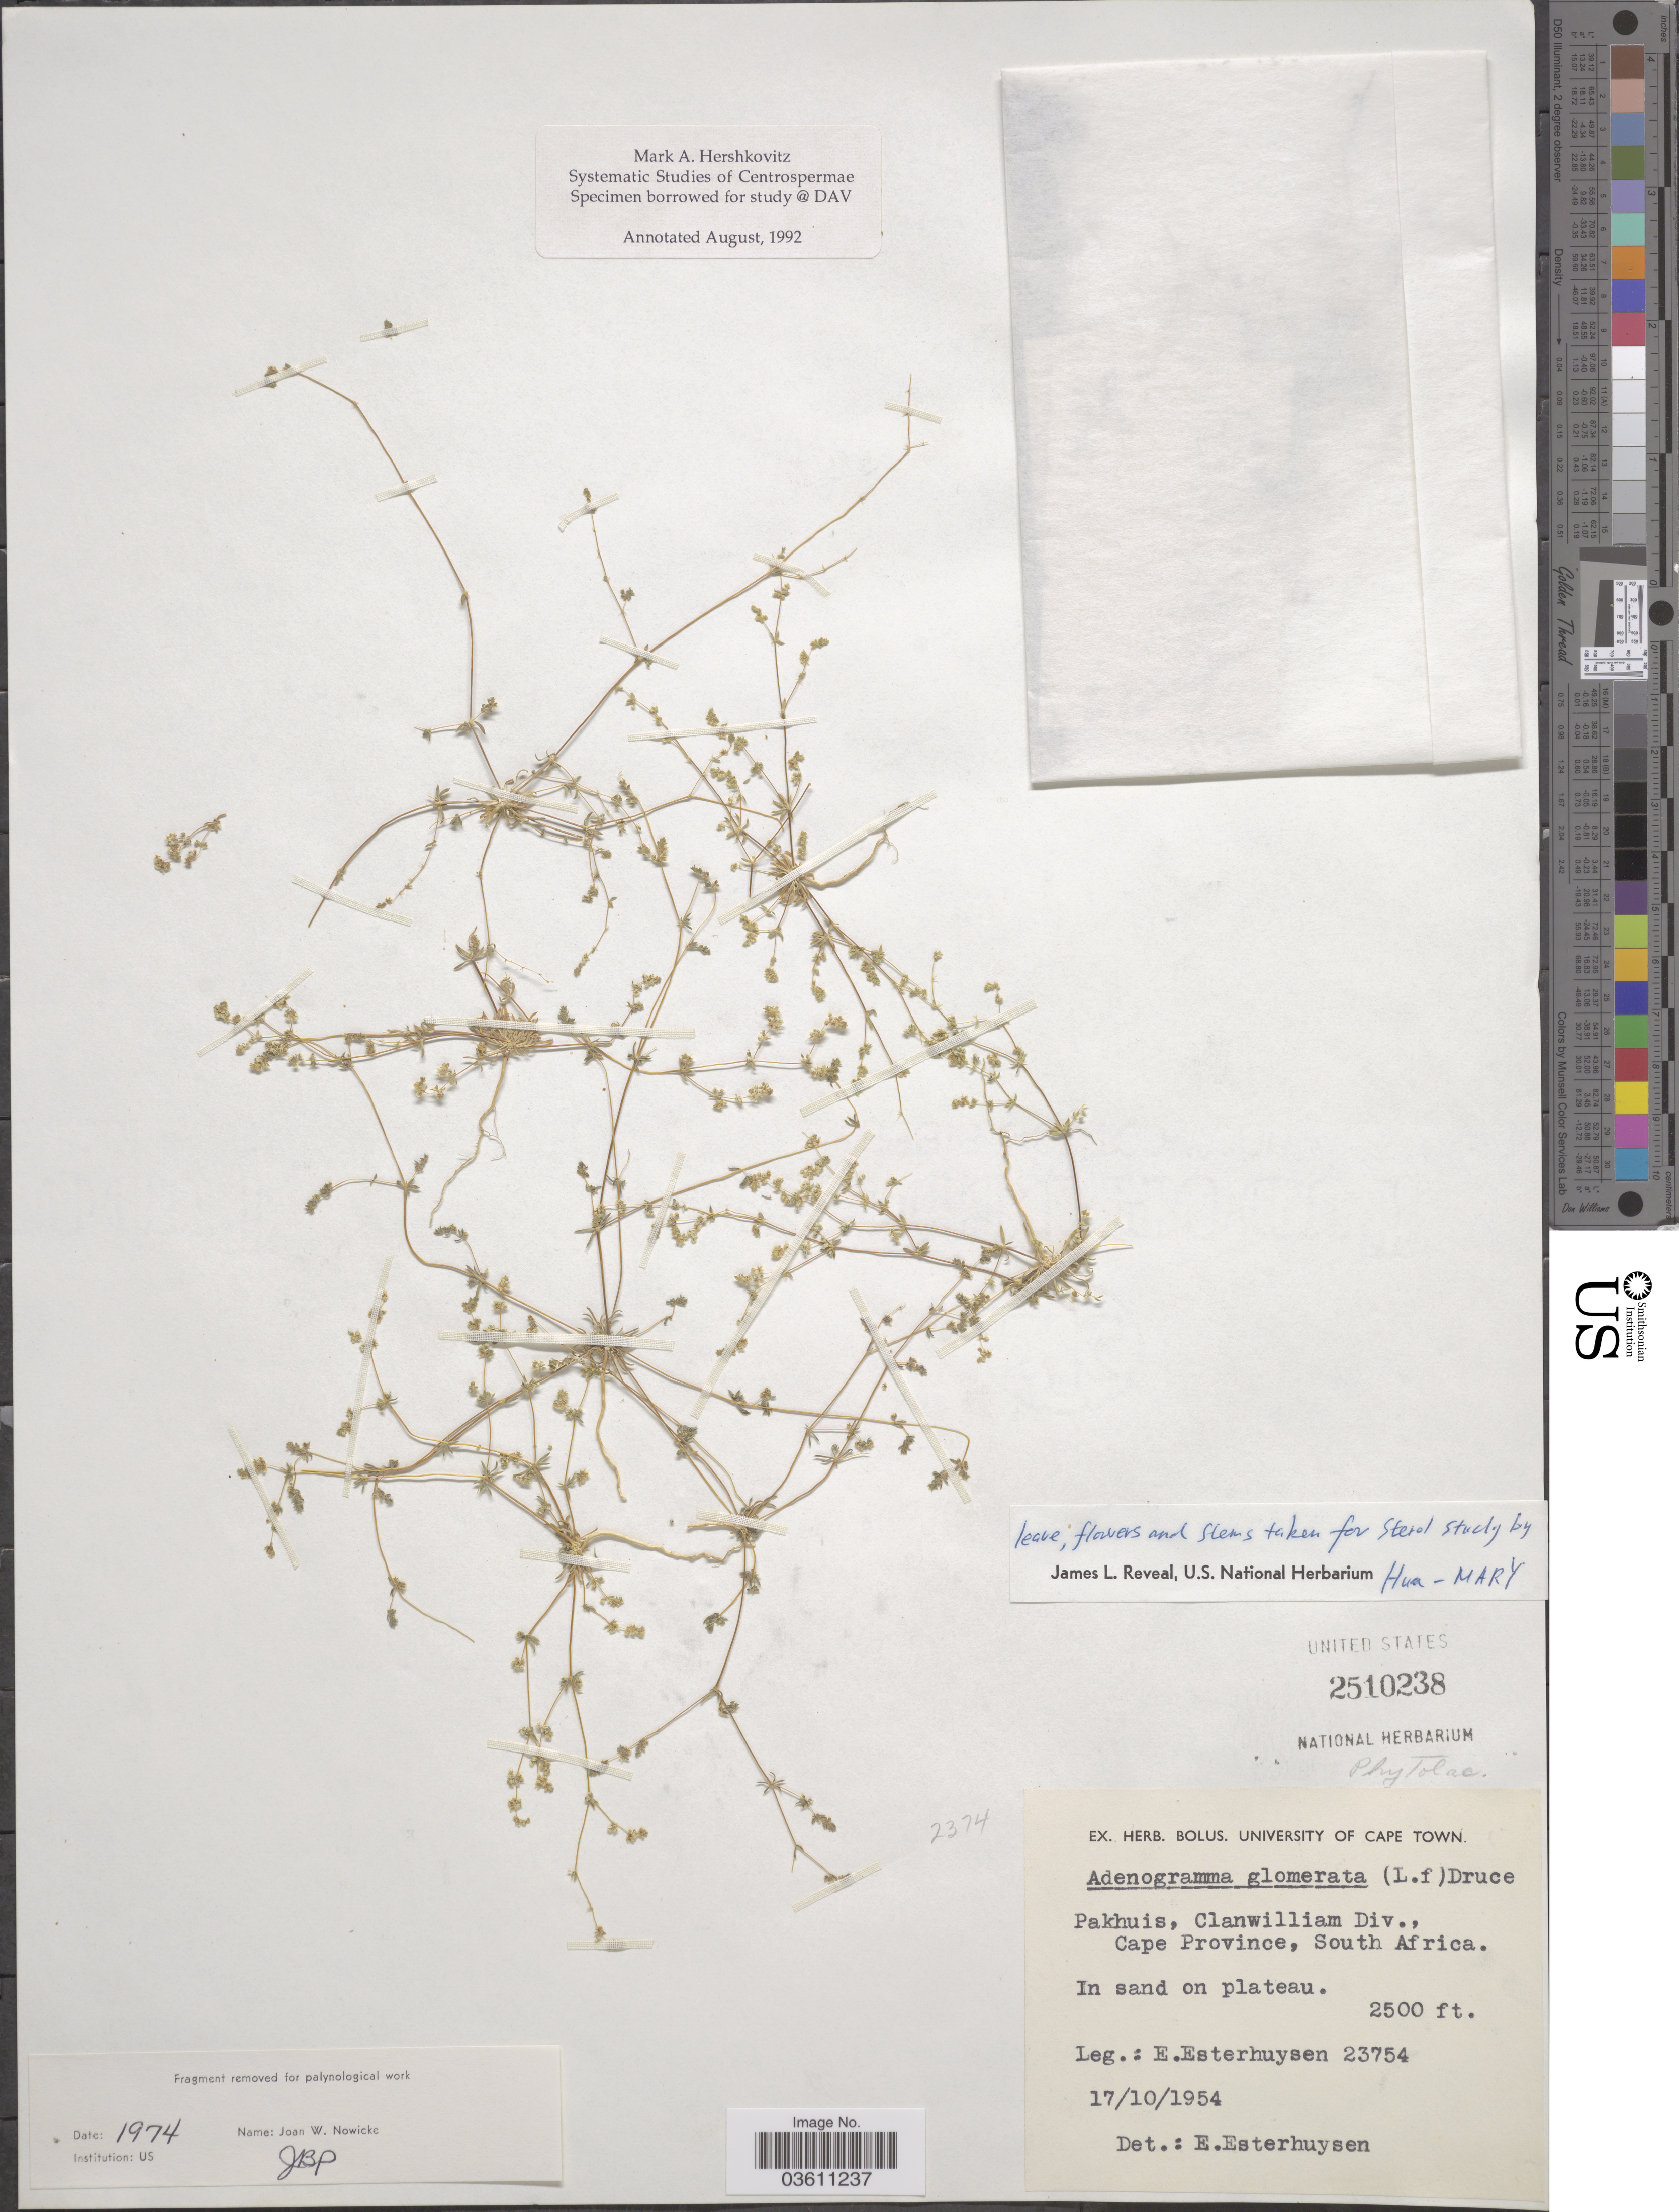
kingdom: Plantae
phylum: Tracheophyta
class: Magnoliopsida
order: Caryophyllales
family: Molluginaceae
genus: Adenogramma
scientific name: Adenogramma glomerata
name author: Druce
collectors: E. E. Esterhuysen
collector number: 23754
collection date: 1954-10-17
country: South Africa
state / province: Western Cape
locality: Pakhuis, Clanwilliam Div.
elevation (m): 762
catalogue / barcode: US 2510238